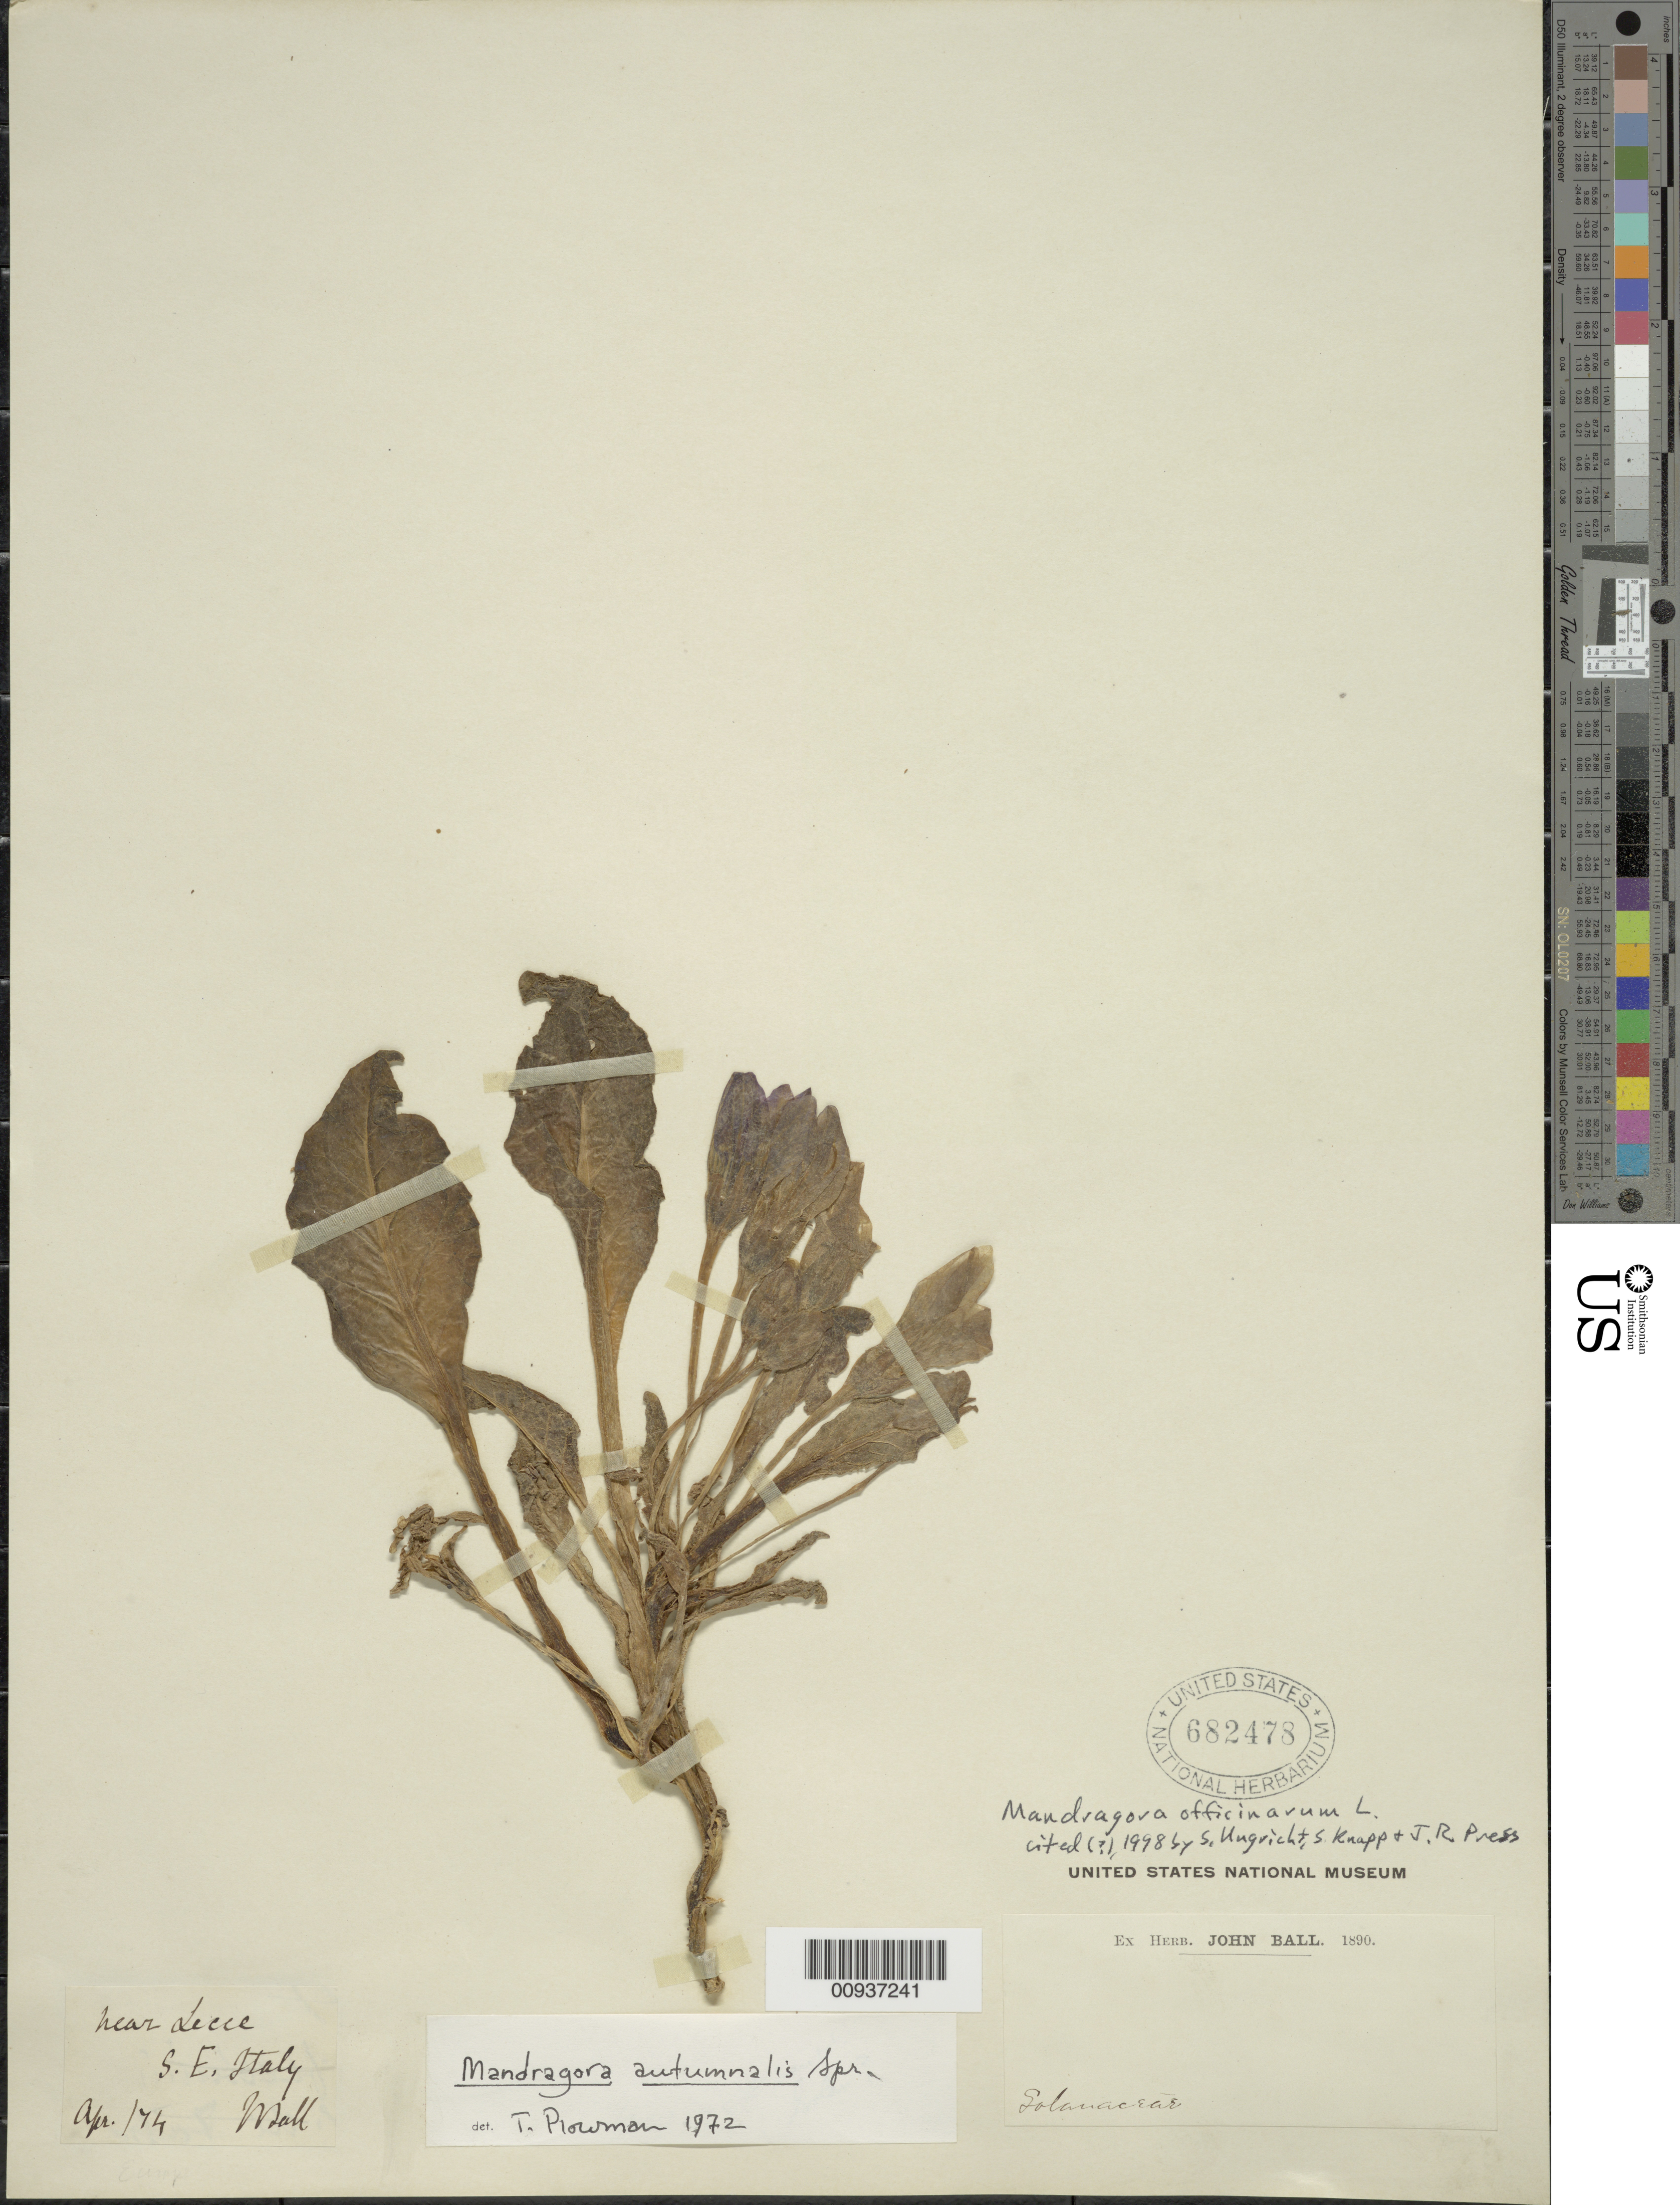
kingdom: Plantae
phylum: Tracheophyta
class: Magnoliopsida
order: Solanales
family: Solanaceae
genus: Mandragora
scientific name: Mandragora officinarum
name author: L.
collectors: J. Ball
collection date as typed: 1890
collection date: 1890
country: Italy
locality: Near Lecce, SE Italy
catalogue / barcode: US 682478